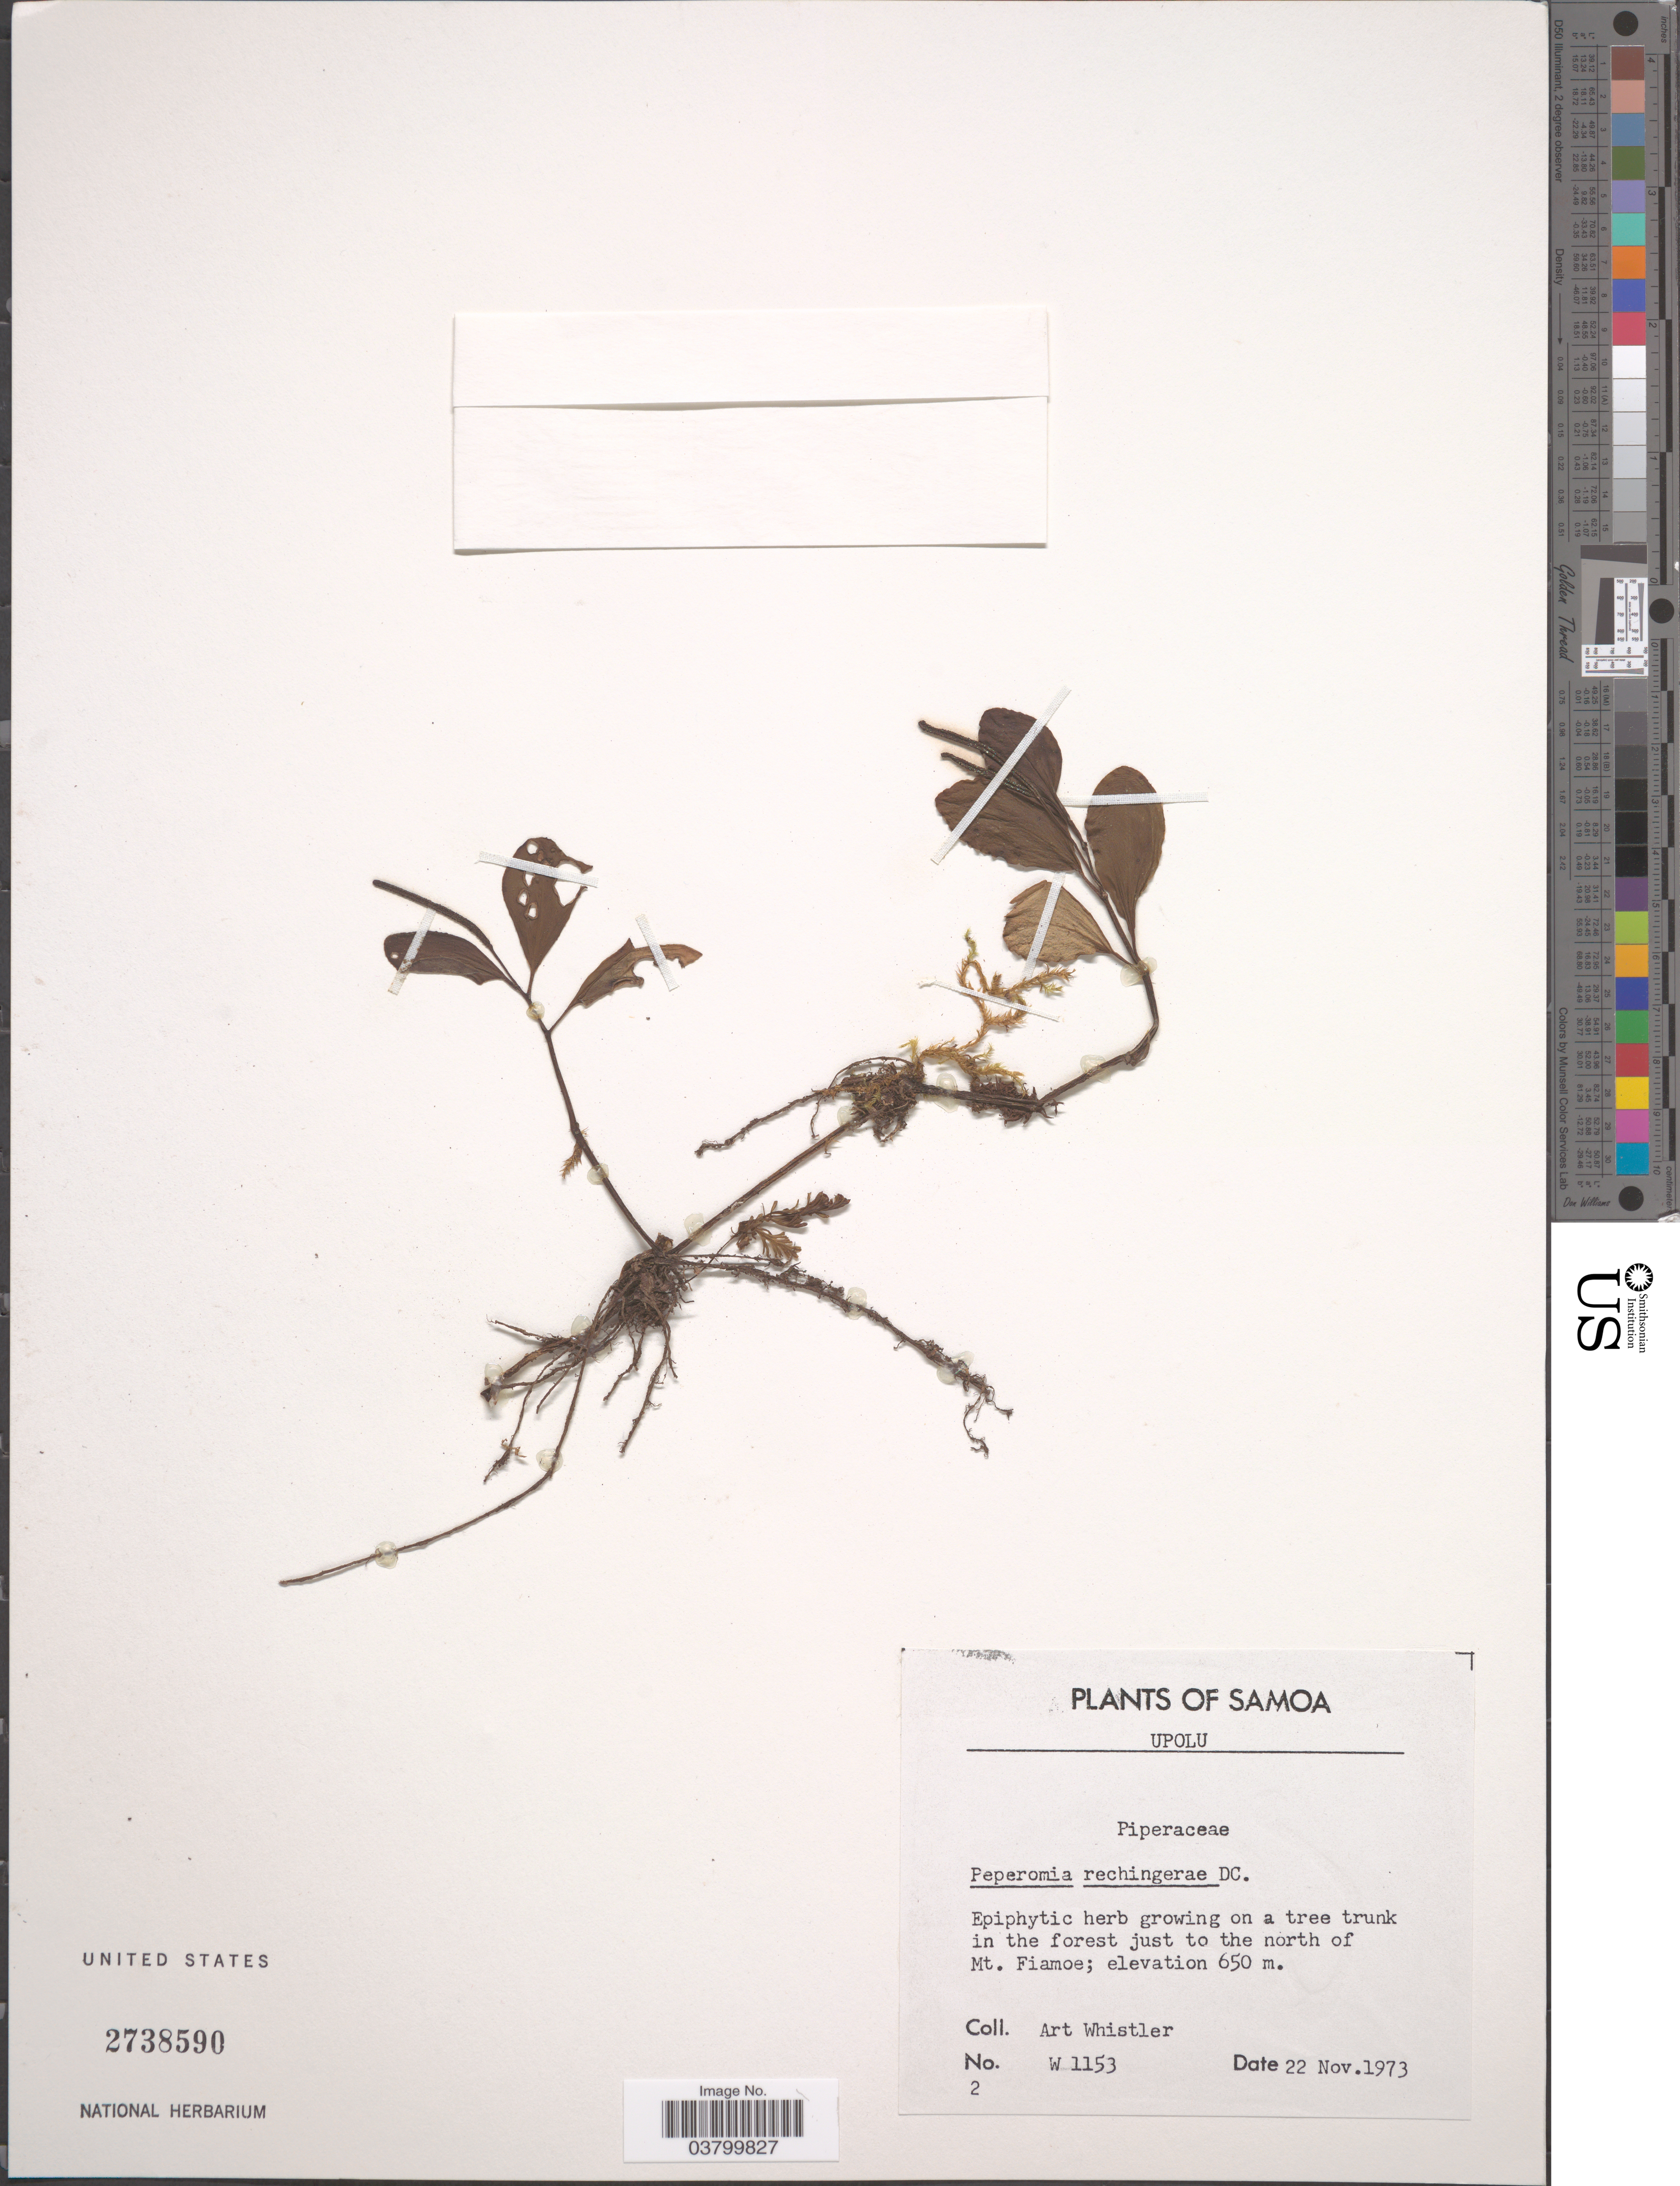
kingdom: Plantae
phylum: Tracheophyta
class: Magnoliopsida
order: Piperales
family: Piperaceae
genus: Peperomia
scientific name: Peperomia rechingerae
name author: Yunck.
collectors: A. Whistler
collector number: W1153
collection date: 1973-11-22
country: Samoa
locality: Samoa. Upolu. On a tree trunk in the forest just to the north of Mt. Fiamoe.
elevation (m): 650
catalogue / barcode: US 2738590